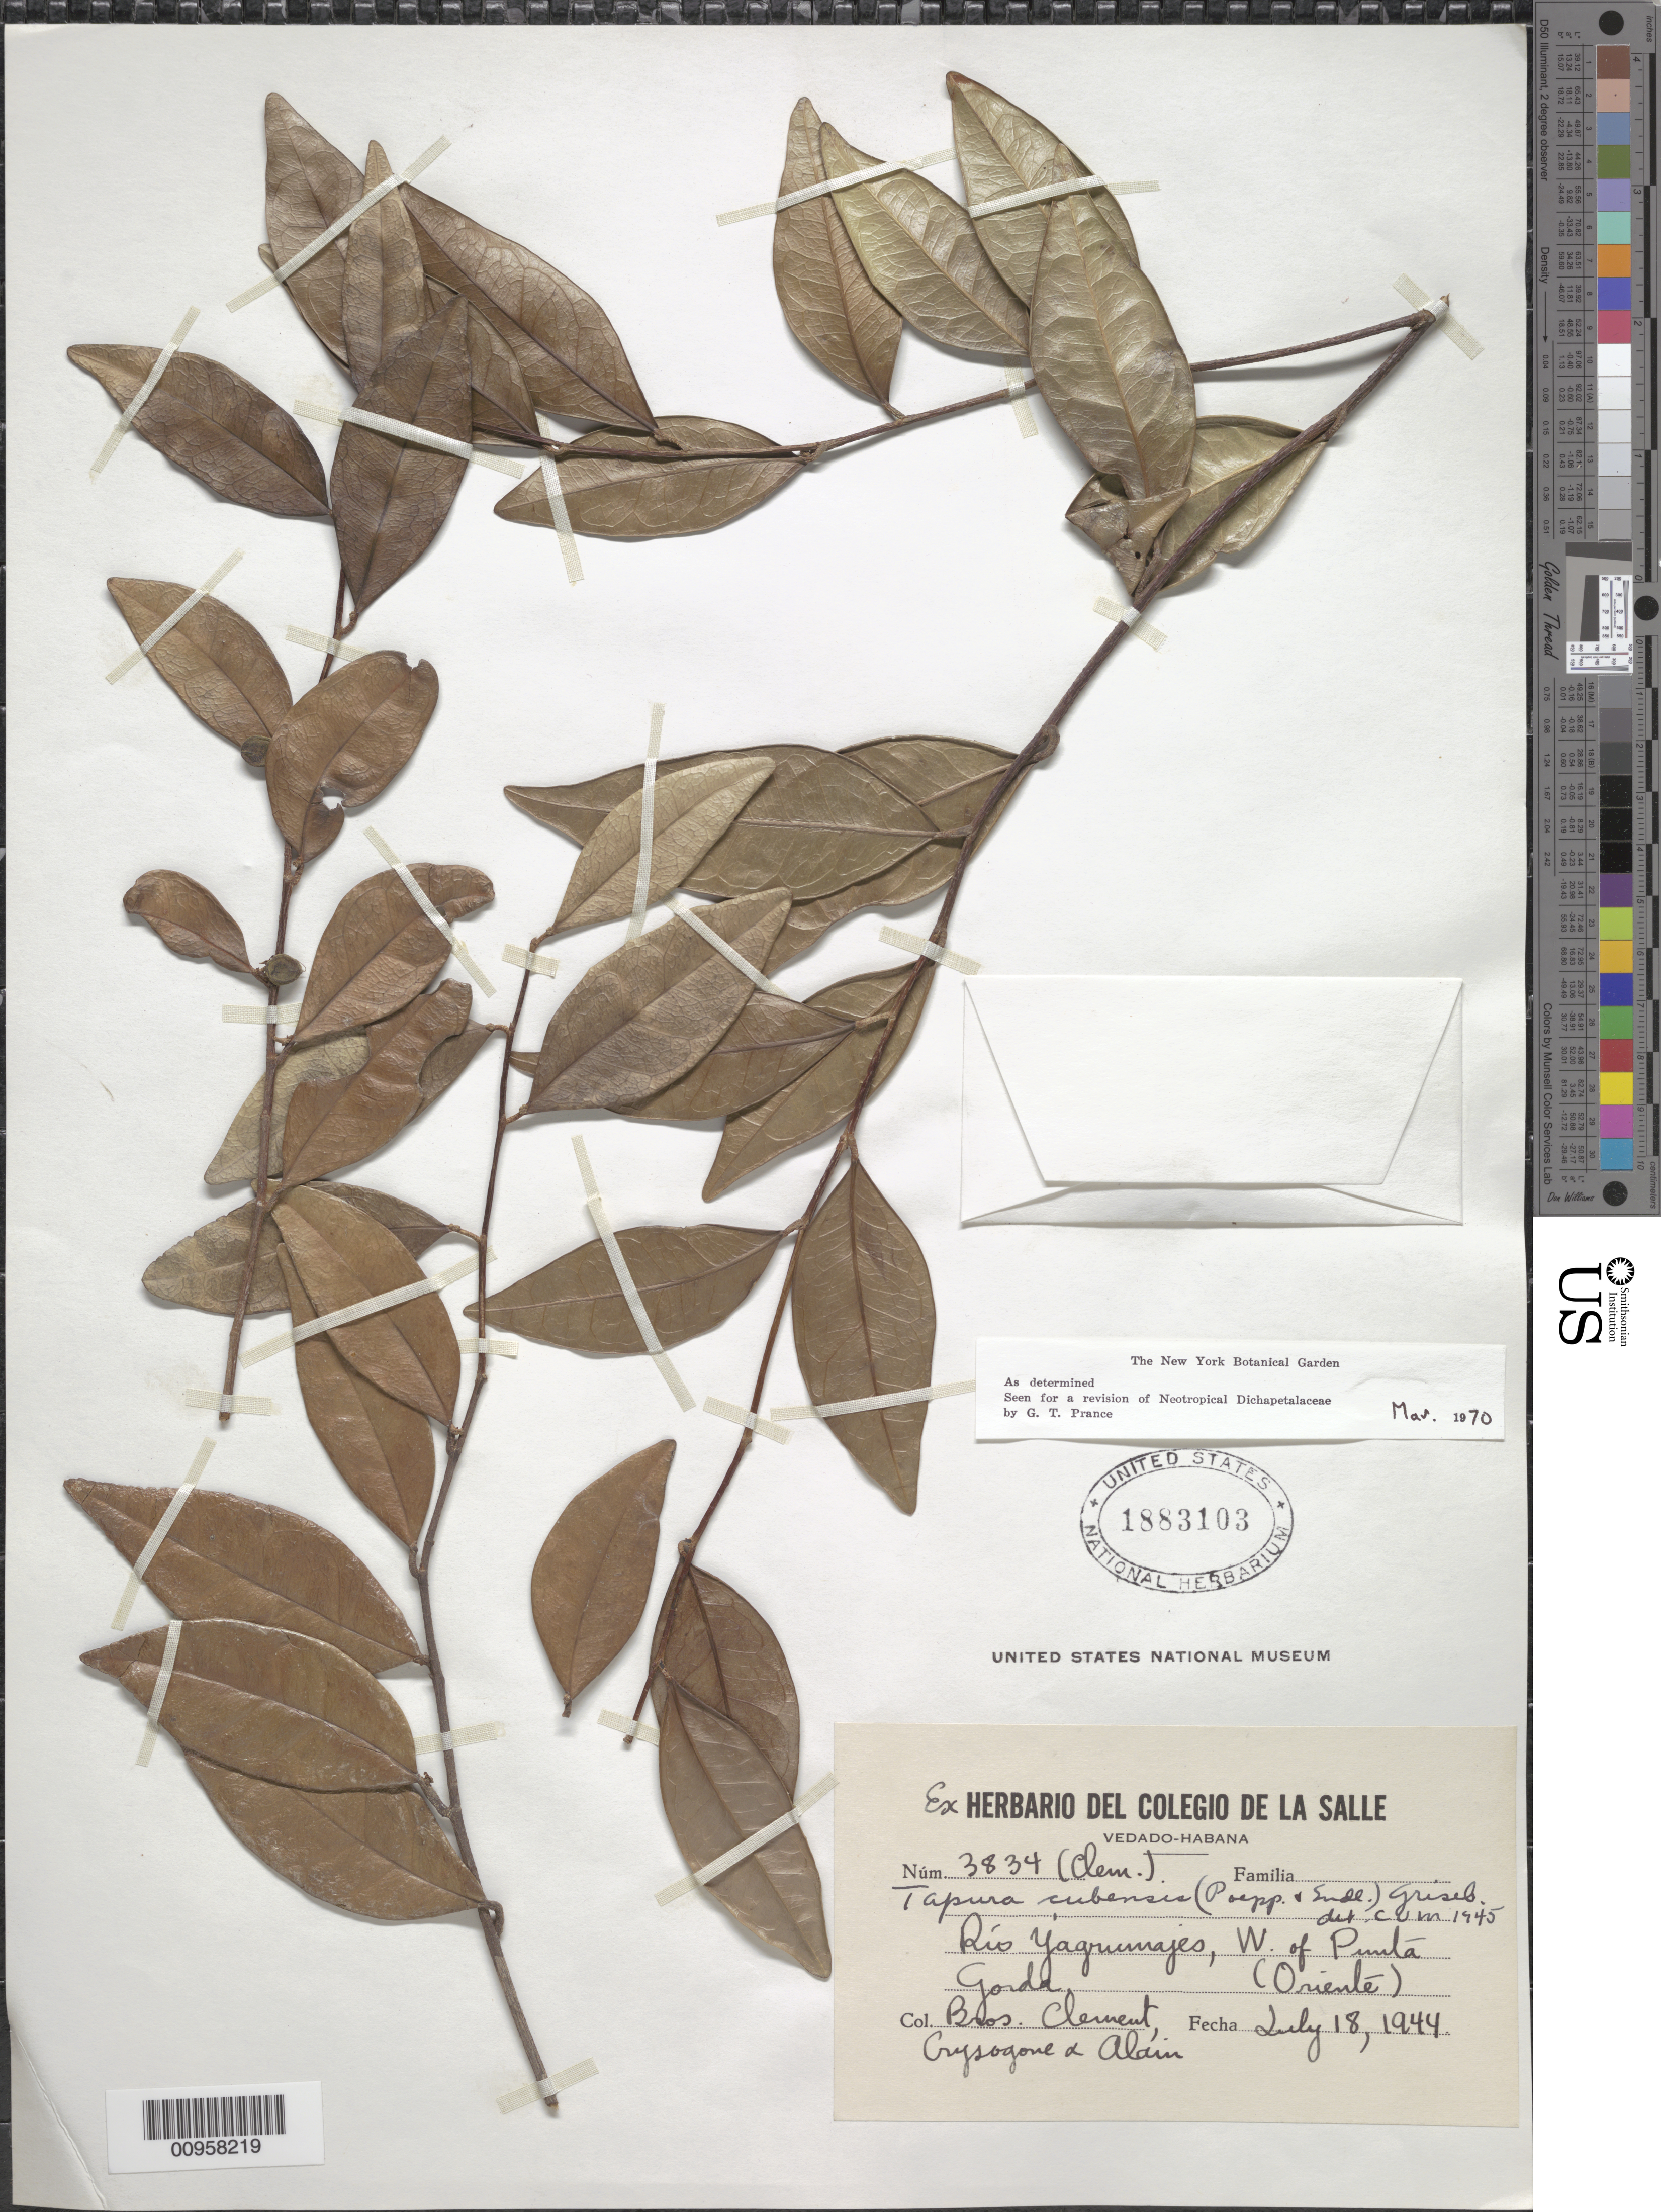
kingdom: Plantae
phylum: Tracheophyta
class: Magnoliopsida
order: Malpighiales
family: Dichapetalaceae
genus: Tapura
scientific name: Tapura cubensis subsp. cubensis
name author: (Poepp.) Griseb.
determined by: Prance, G. T.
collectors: B. Clement, B. Chrysogone & A. H. Liogier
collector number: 3834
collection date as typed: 18 Jul 1944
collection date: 1944-07-18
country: Cuba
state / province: Oriente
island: Cuba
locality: Rio Yagrumajes, W of Punta Gorda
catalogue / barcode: US 1883103